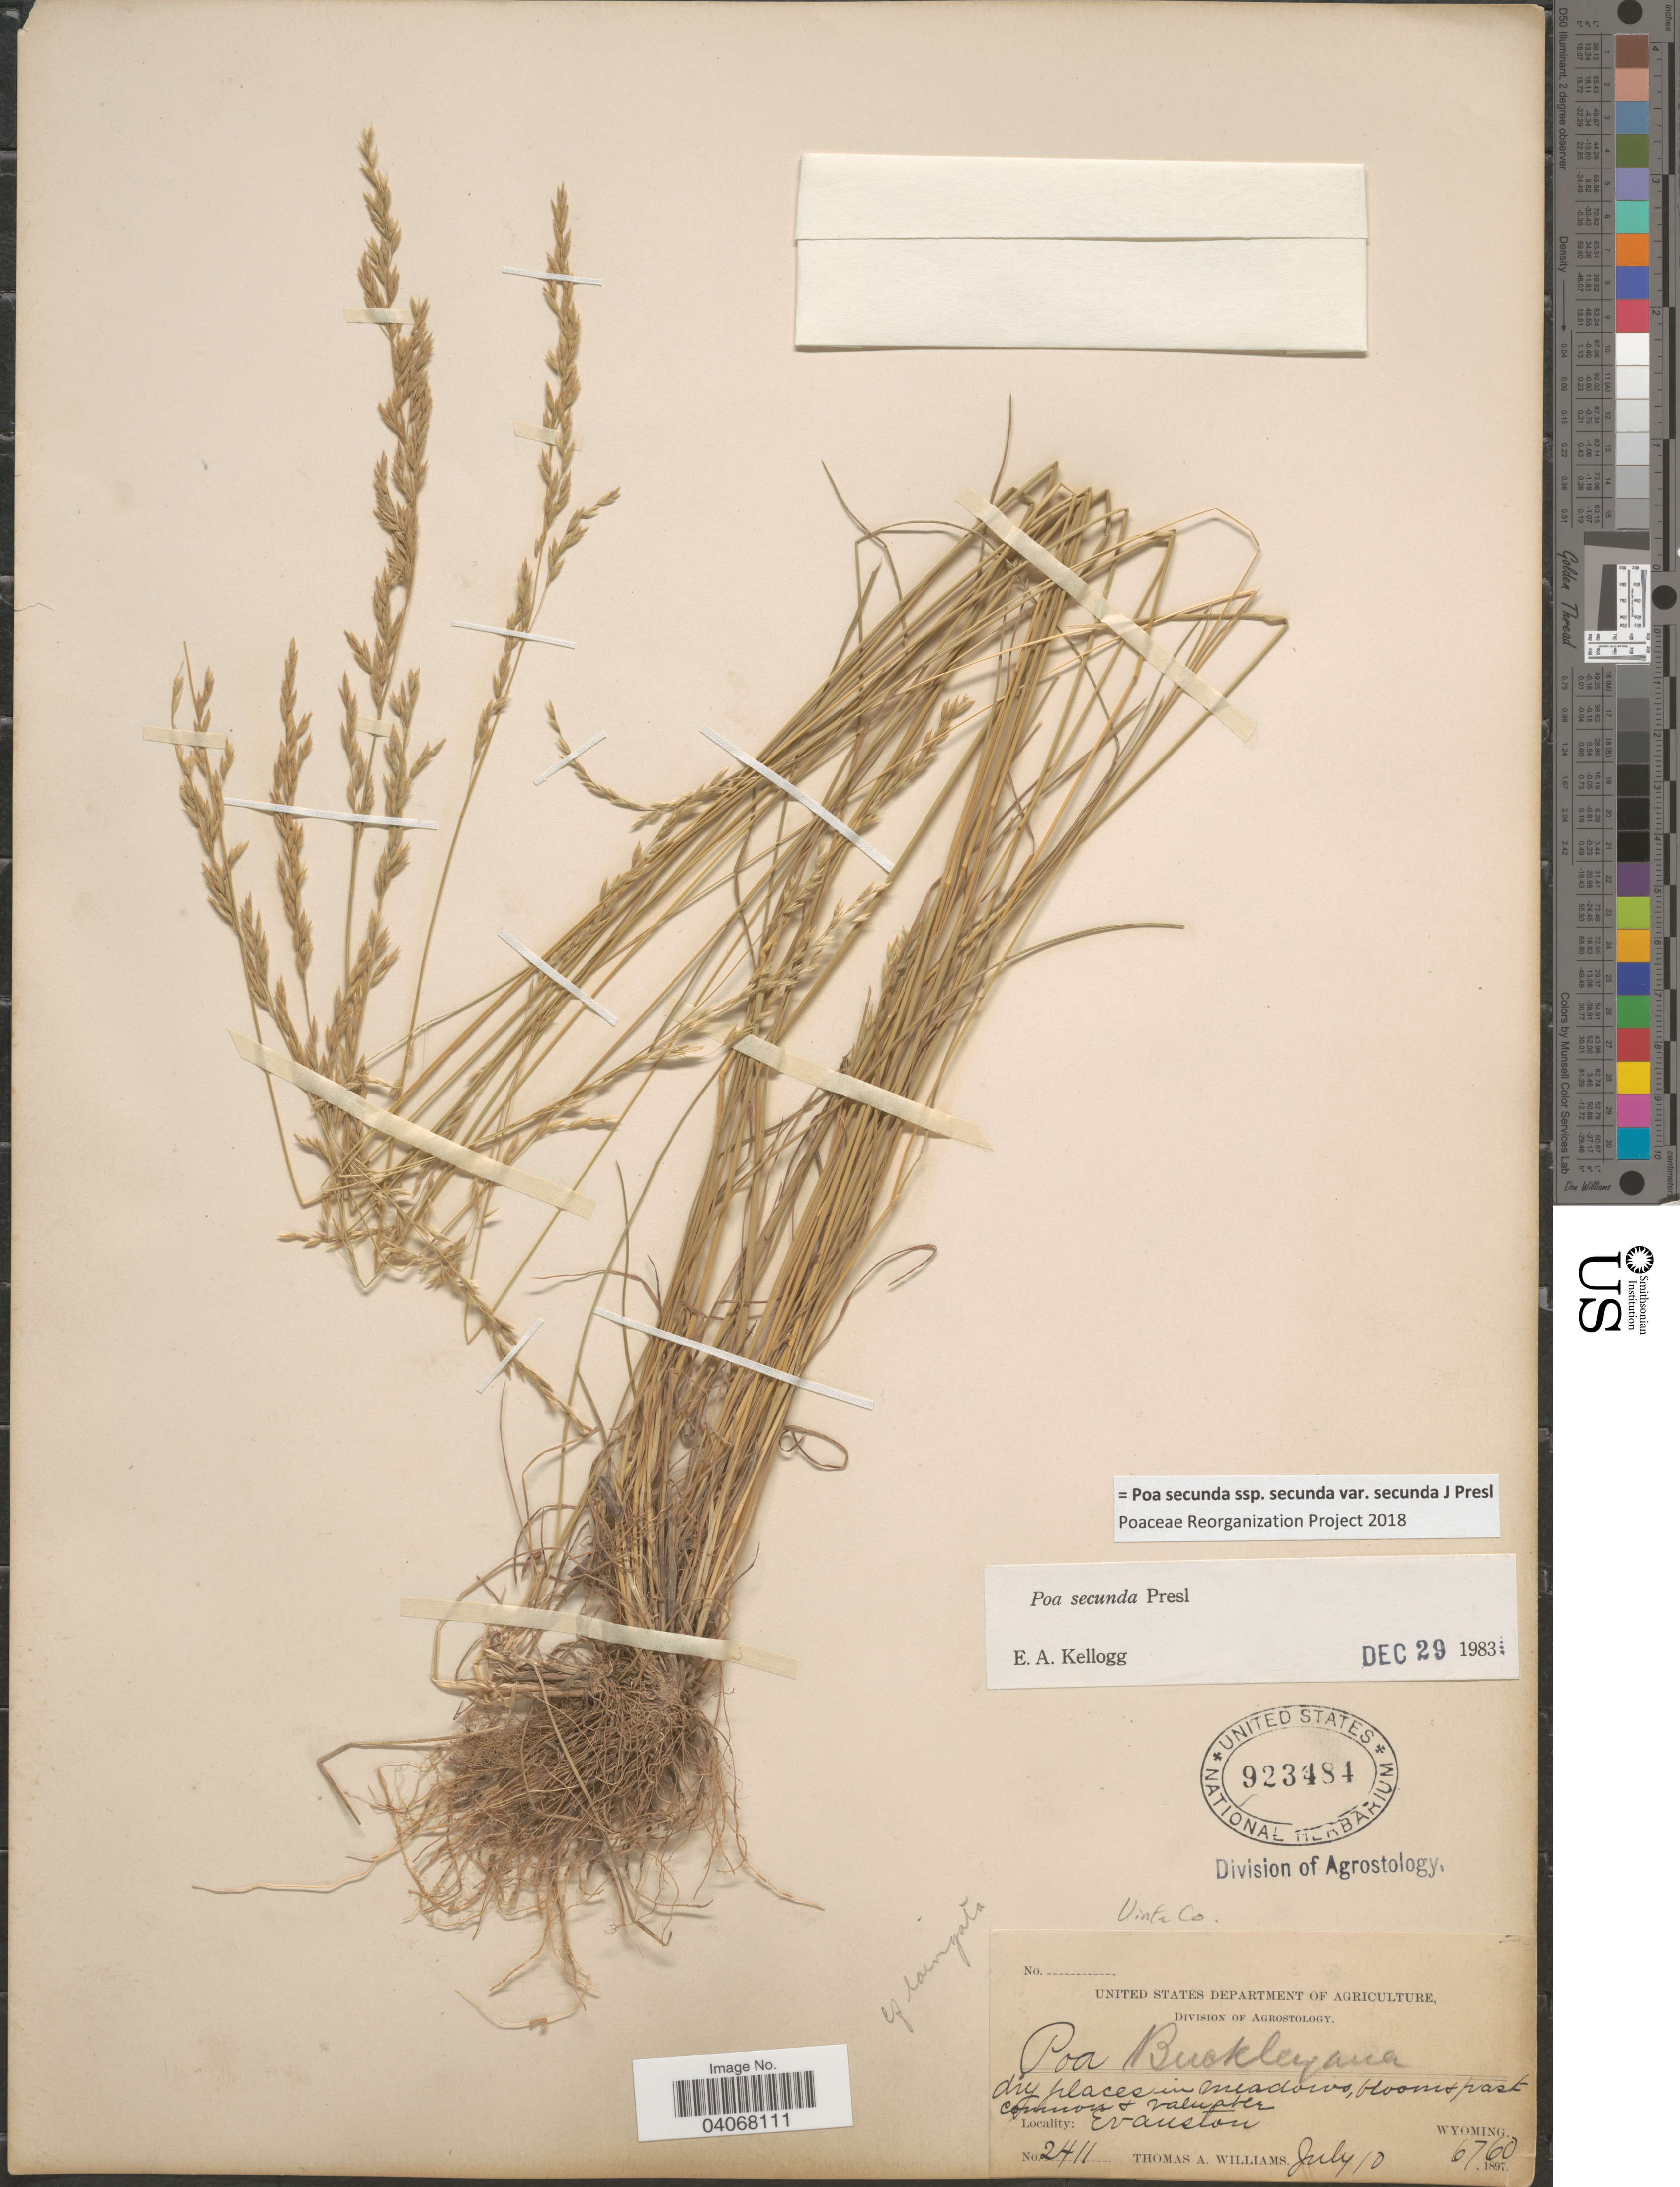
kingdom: Plantae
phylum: Tracheophyta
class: Liliopsida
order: Poales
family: Poaceae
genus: Poa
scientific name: Poa secunda subsp. secunda var. secunda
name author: J. Presl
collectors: T. A. Williams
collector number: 2411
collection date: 1897-07-10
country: United States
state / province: Wyoming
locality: Evanston.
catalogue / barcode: US 923484